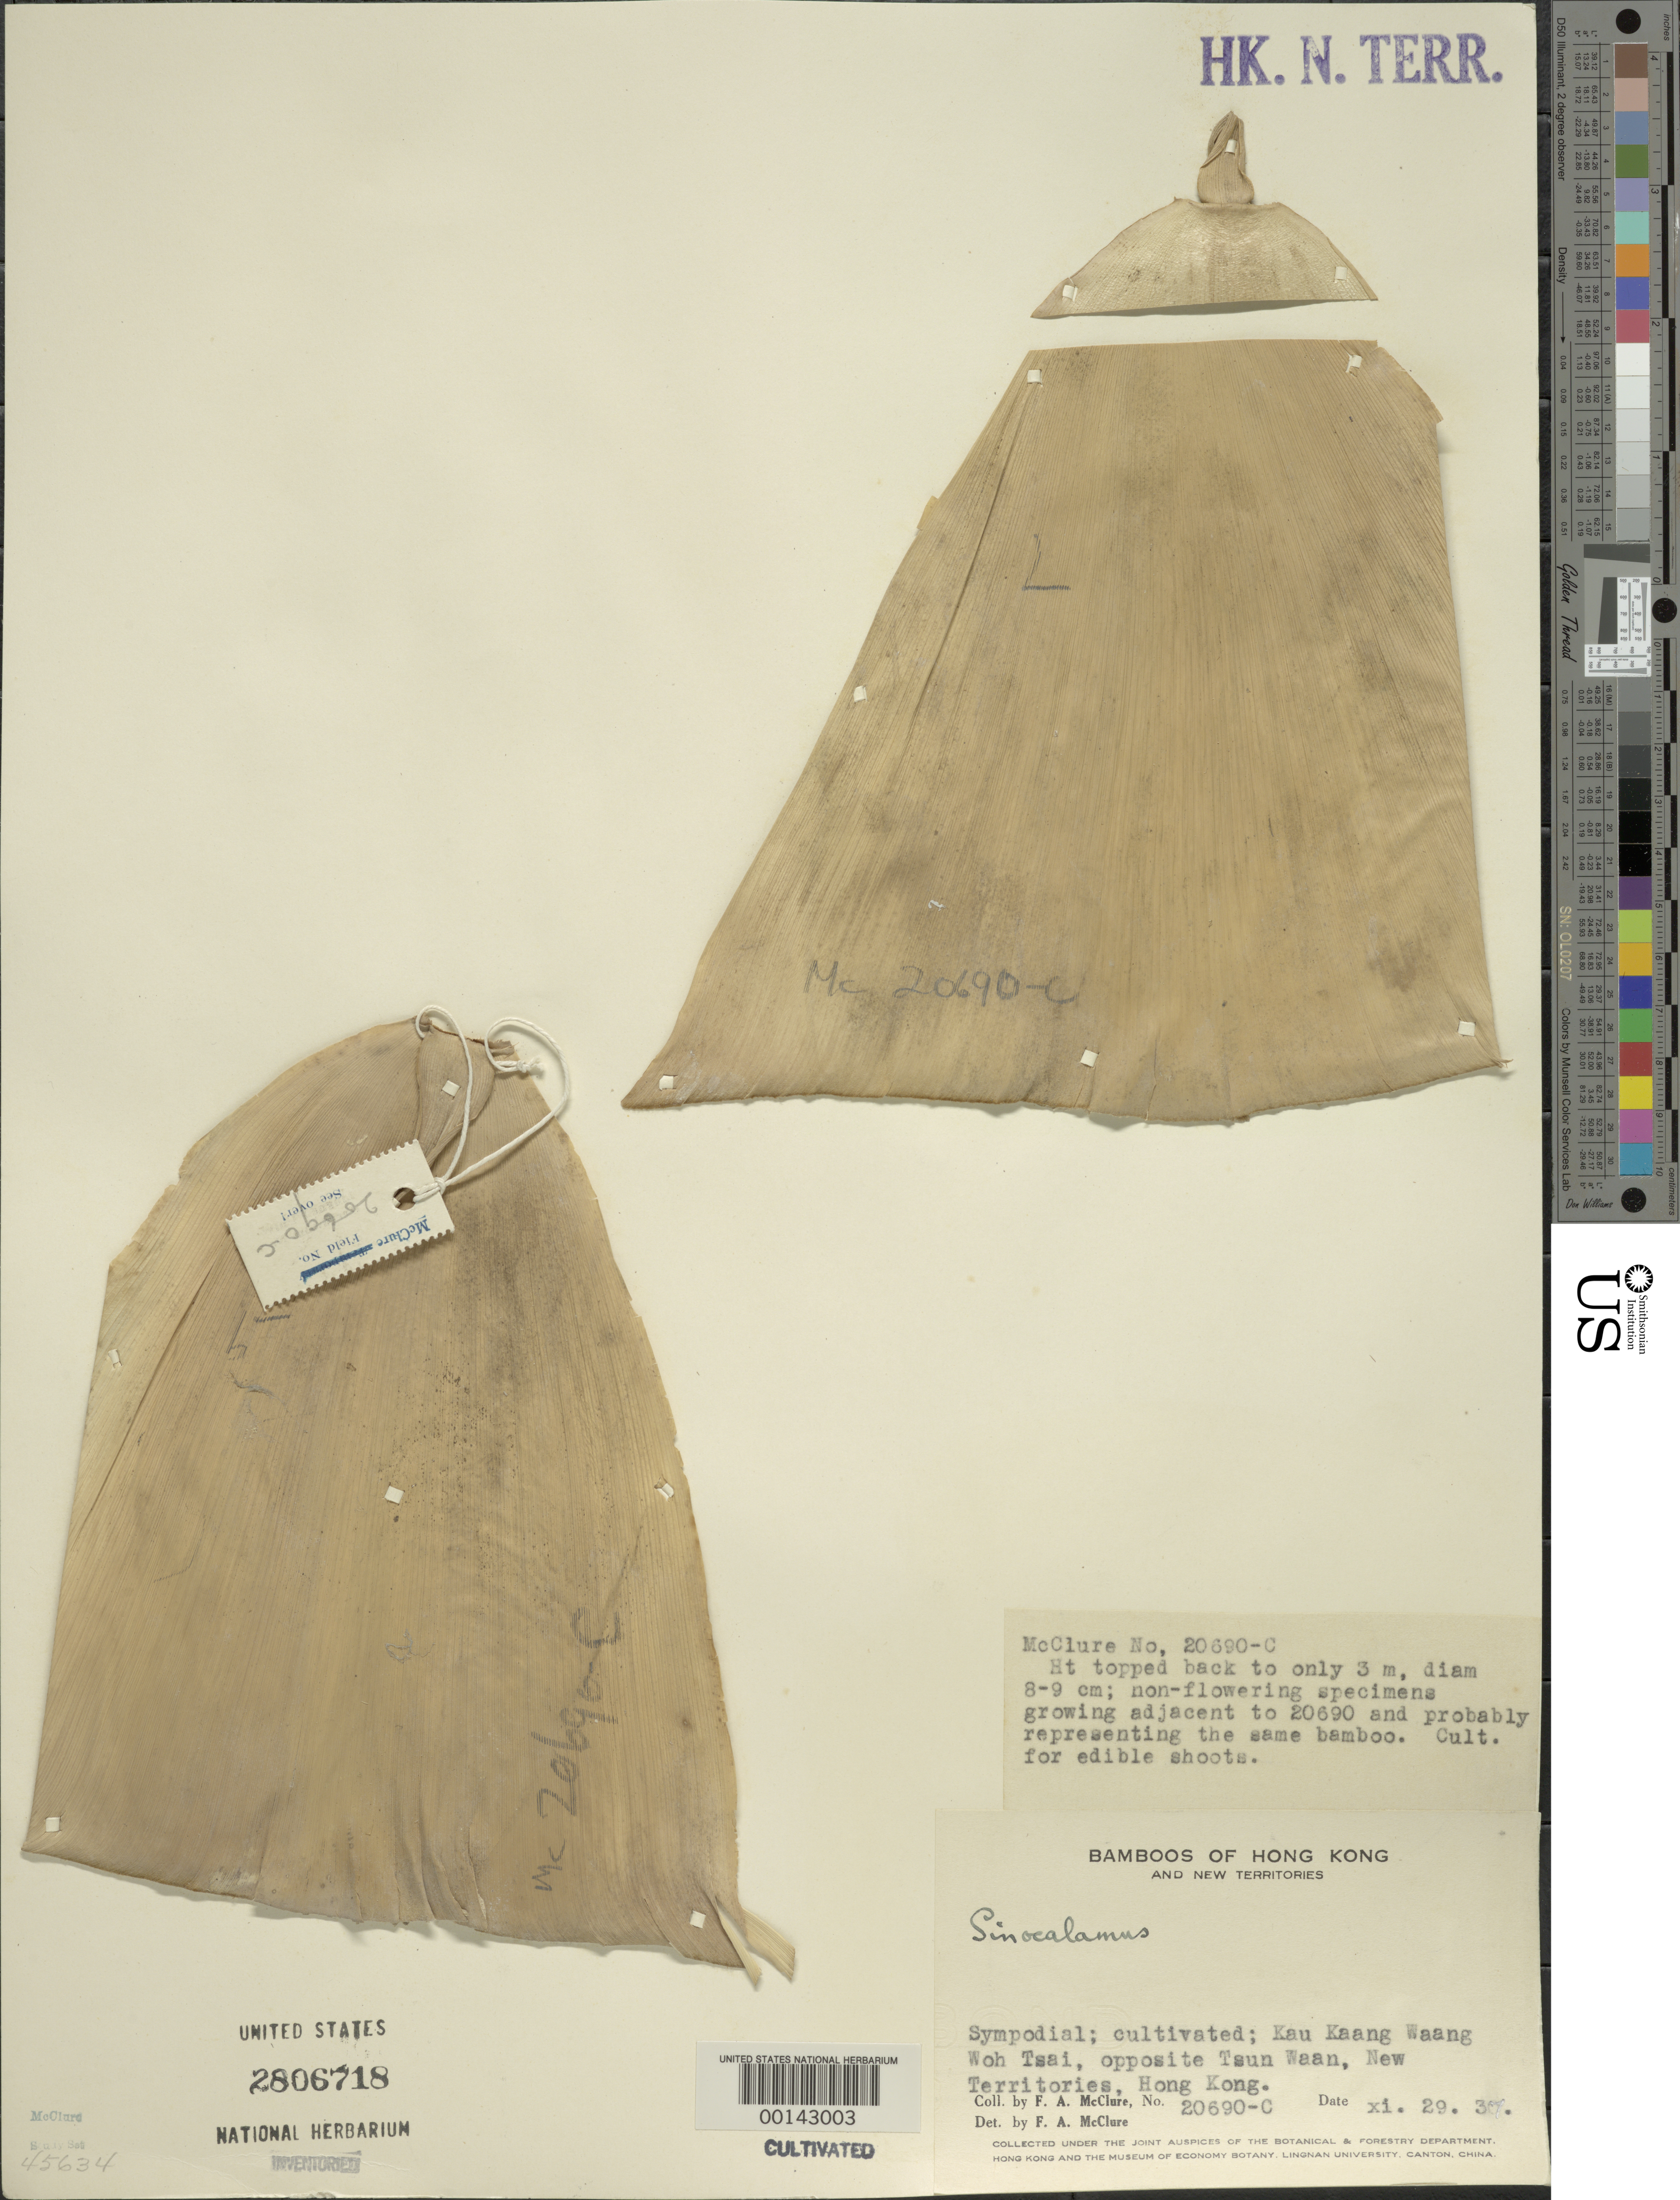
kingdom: Plantae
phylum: Tracheophyta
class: Liliopsida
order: Poales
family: Poaceae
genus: Sinocalamus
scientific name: Sinocalamus sp.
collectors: F. A. McClure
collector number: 20690 C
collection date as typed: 29 Nov 1937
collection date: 1937-11-29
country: China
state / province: Hong Kong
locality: Tsun Waan, Kau Kaang Waang Woh Tsai, oppostie Tsun Wann Village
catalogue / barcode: US 2806718